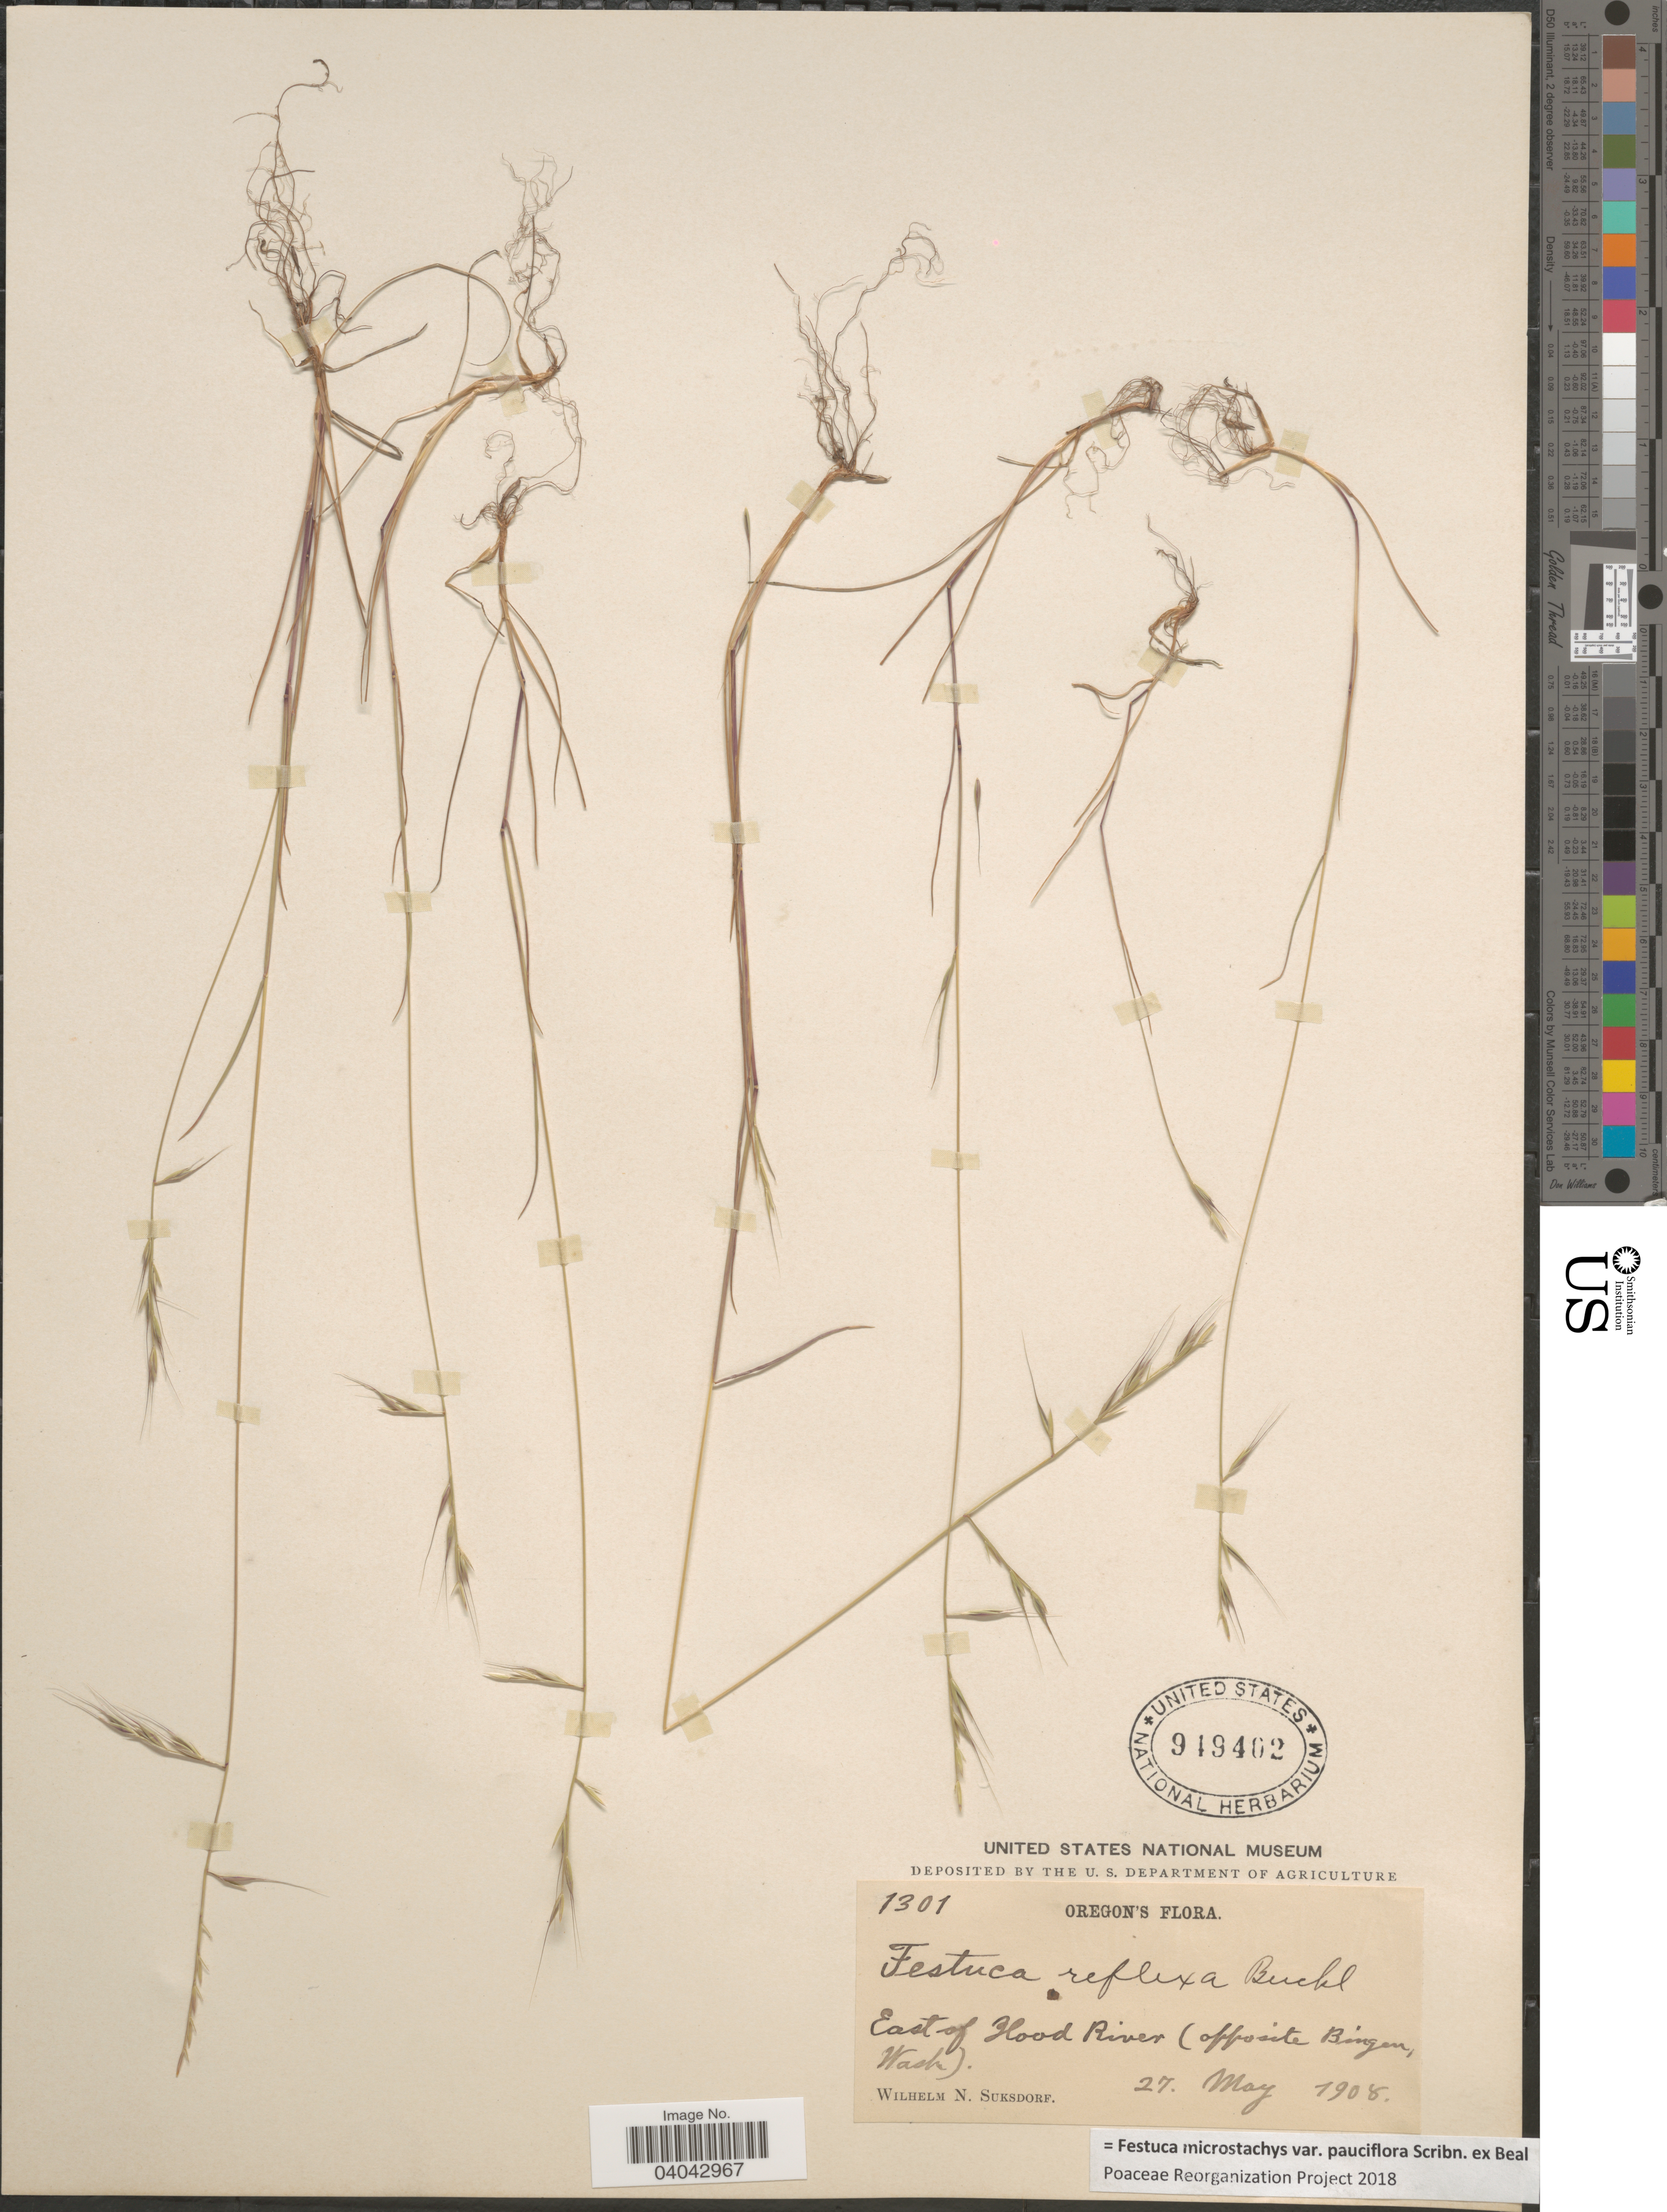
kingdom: Plantae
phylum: Tracheophyta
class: Liliopsida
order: Poales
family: Poaceae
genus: Festuca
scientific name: Festuca microstachys var. pauciflora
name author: Scribn. ex W.J. Beal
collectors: W. N. Suksdorf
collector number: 1301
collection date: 1908-05-27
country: United States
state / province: Oregon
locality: East of Flood River (opposite Bingen, Wash.).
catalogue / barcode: US 949402